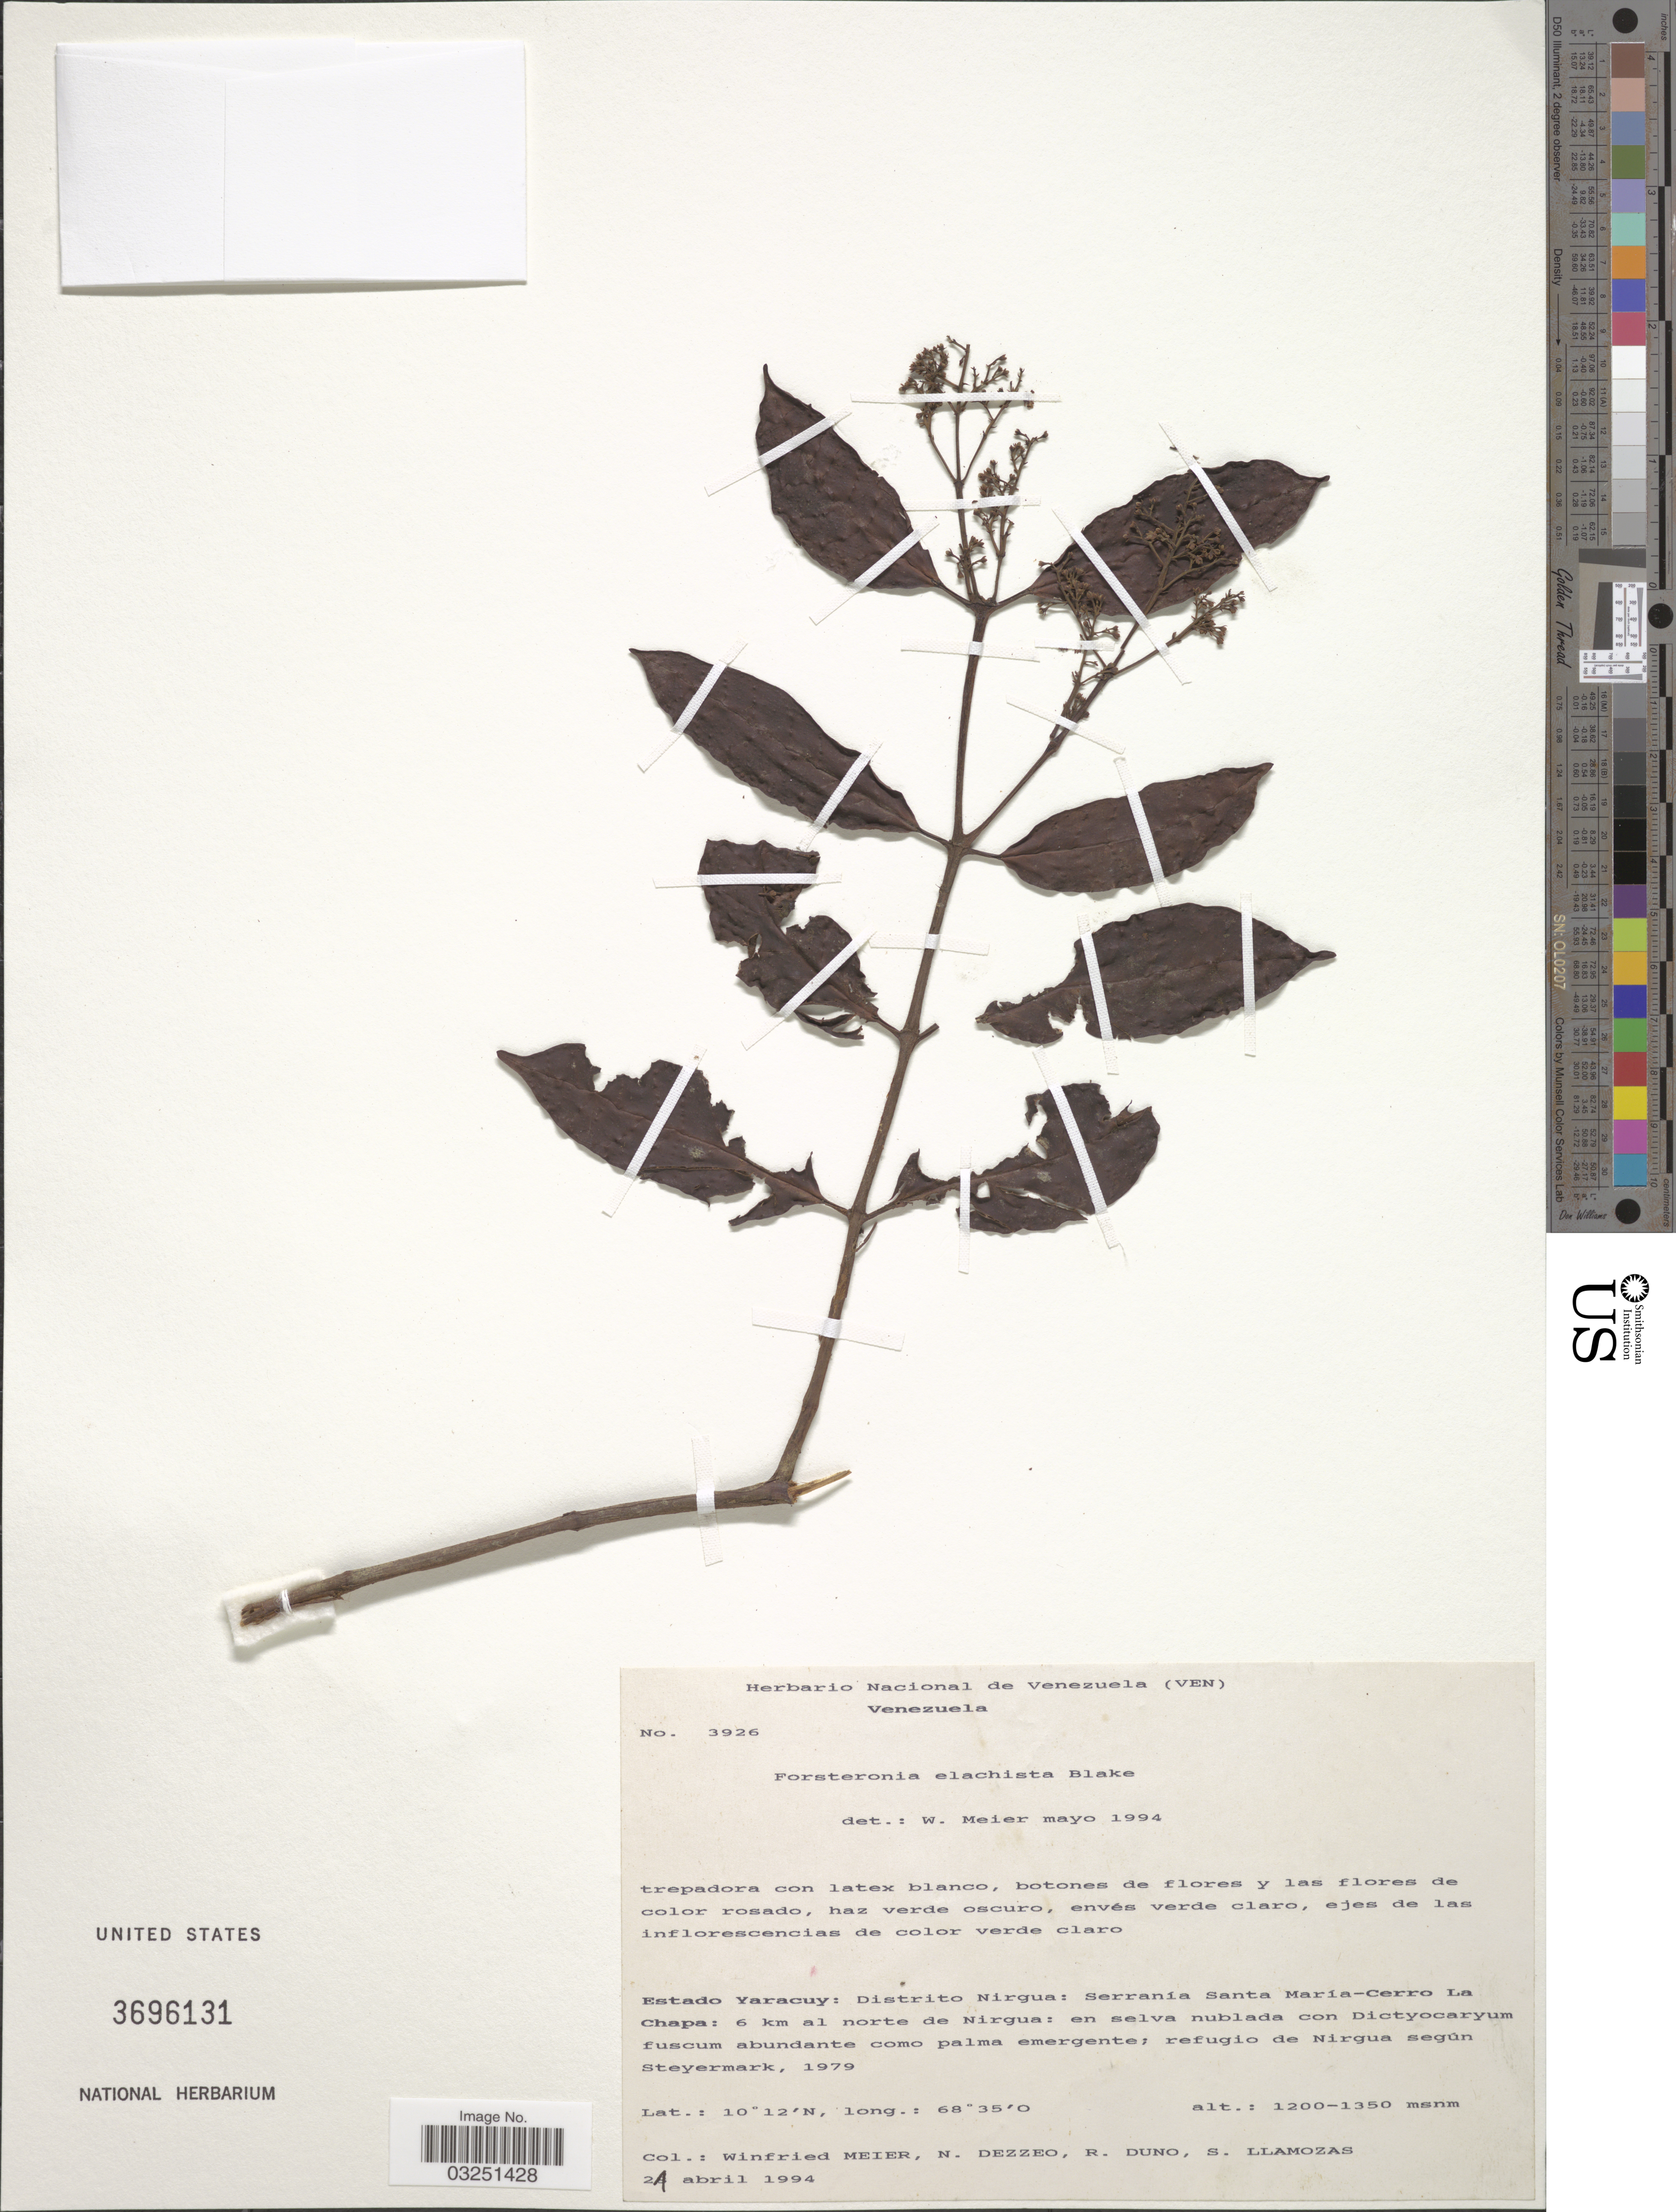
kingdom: Plantae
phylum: Tracheophyta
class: Magnoliopsida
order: Gentianales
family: Apocynaceae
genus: Forsteronia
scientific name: Forsteronia elachista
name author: S.F. Blake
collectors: W. Meier, N. Dezzeo, R. Duno & S. Llamozas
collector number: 3926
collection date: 1994-04-21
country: Venezuela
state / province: Yaracuy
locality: Estado Yaracuy: Distrito Nirgua: Serrania Santa Maria-Cerro La Chapa: 6 km al norte de Nirgua.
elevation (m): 1200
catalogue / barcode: US 3696131